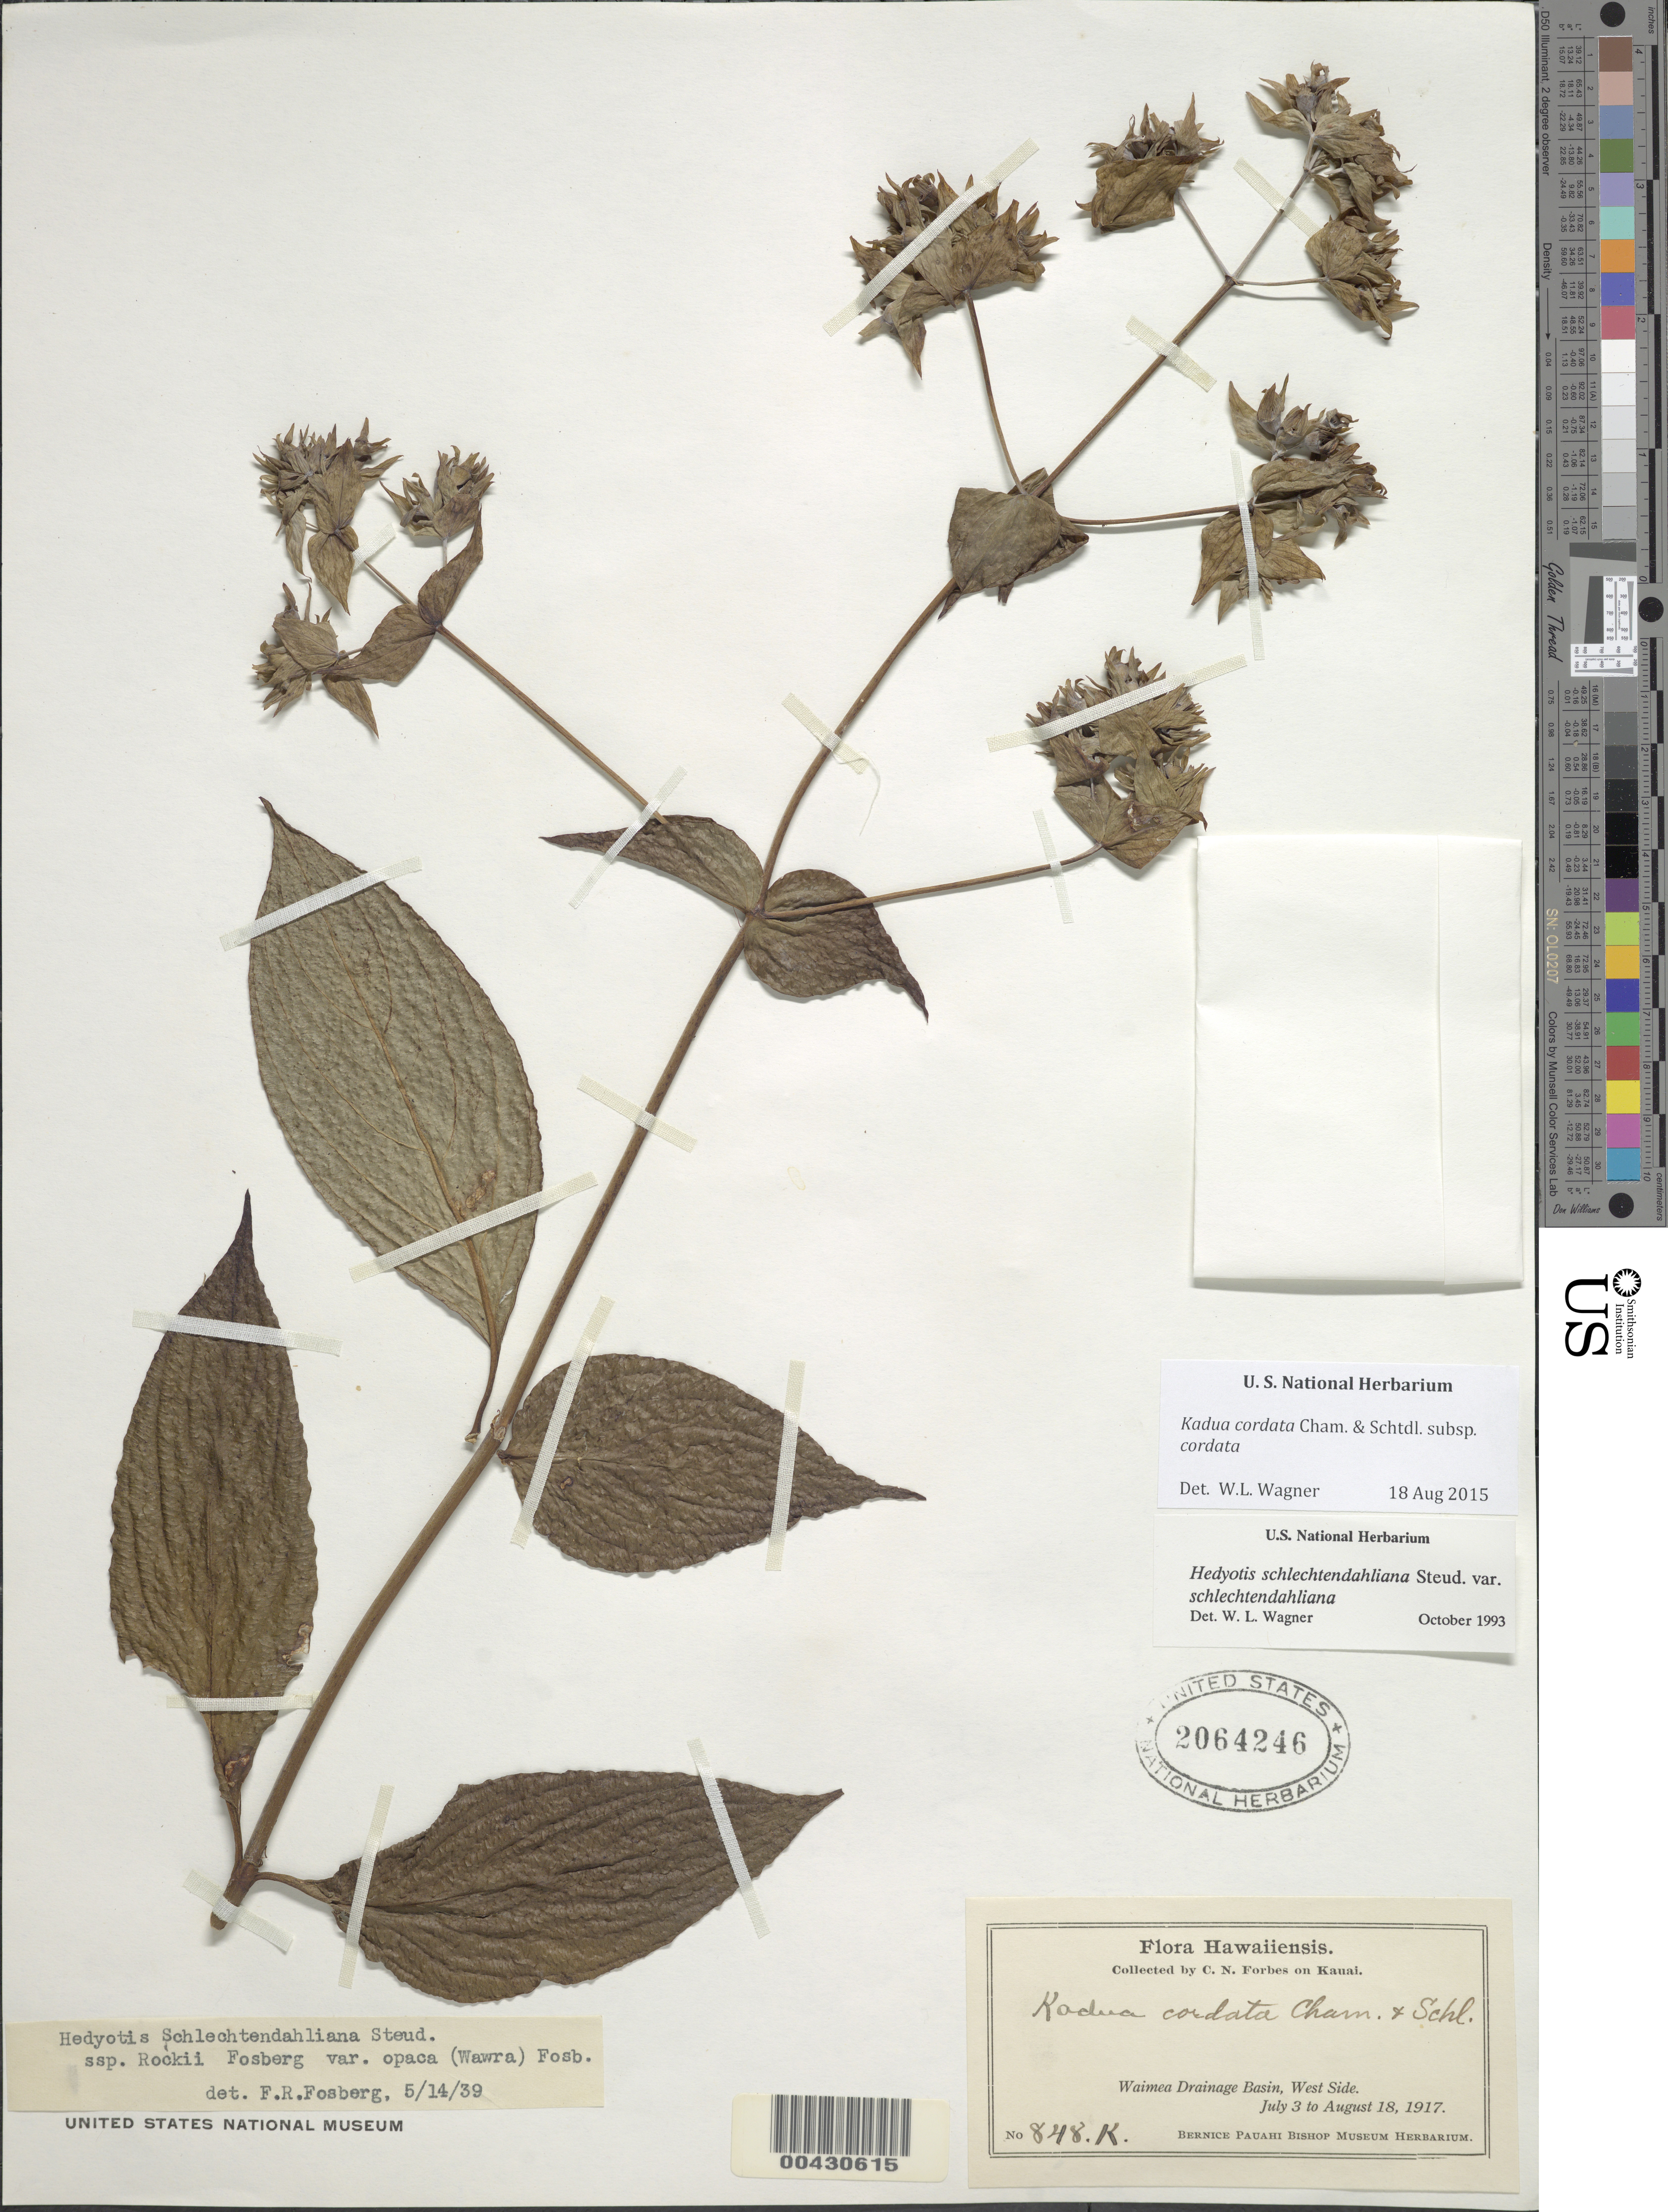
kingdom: Plantae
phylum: Tracheophyta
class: Magnoliopsida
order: Gentianales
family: Rubiaceae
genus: Kadua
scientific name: Kadua cordata subsp. cordata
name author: Cham. & Schltdl.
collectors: C. N. Forbes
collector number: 848.K.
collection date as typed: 3 Jul 1917 to 18 Aug 1917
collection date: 1917-07-03/1917-08-18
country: United States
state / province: Hawaii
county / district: Kauai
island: Kaua'i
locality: Waimea Drainage Basin, West Side.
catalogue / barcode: US 2064246